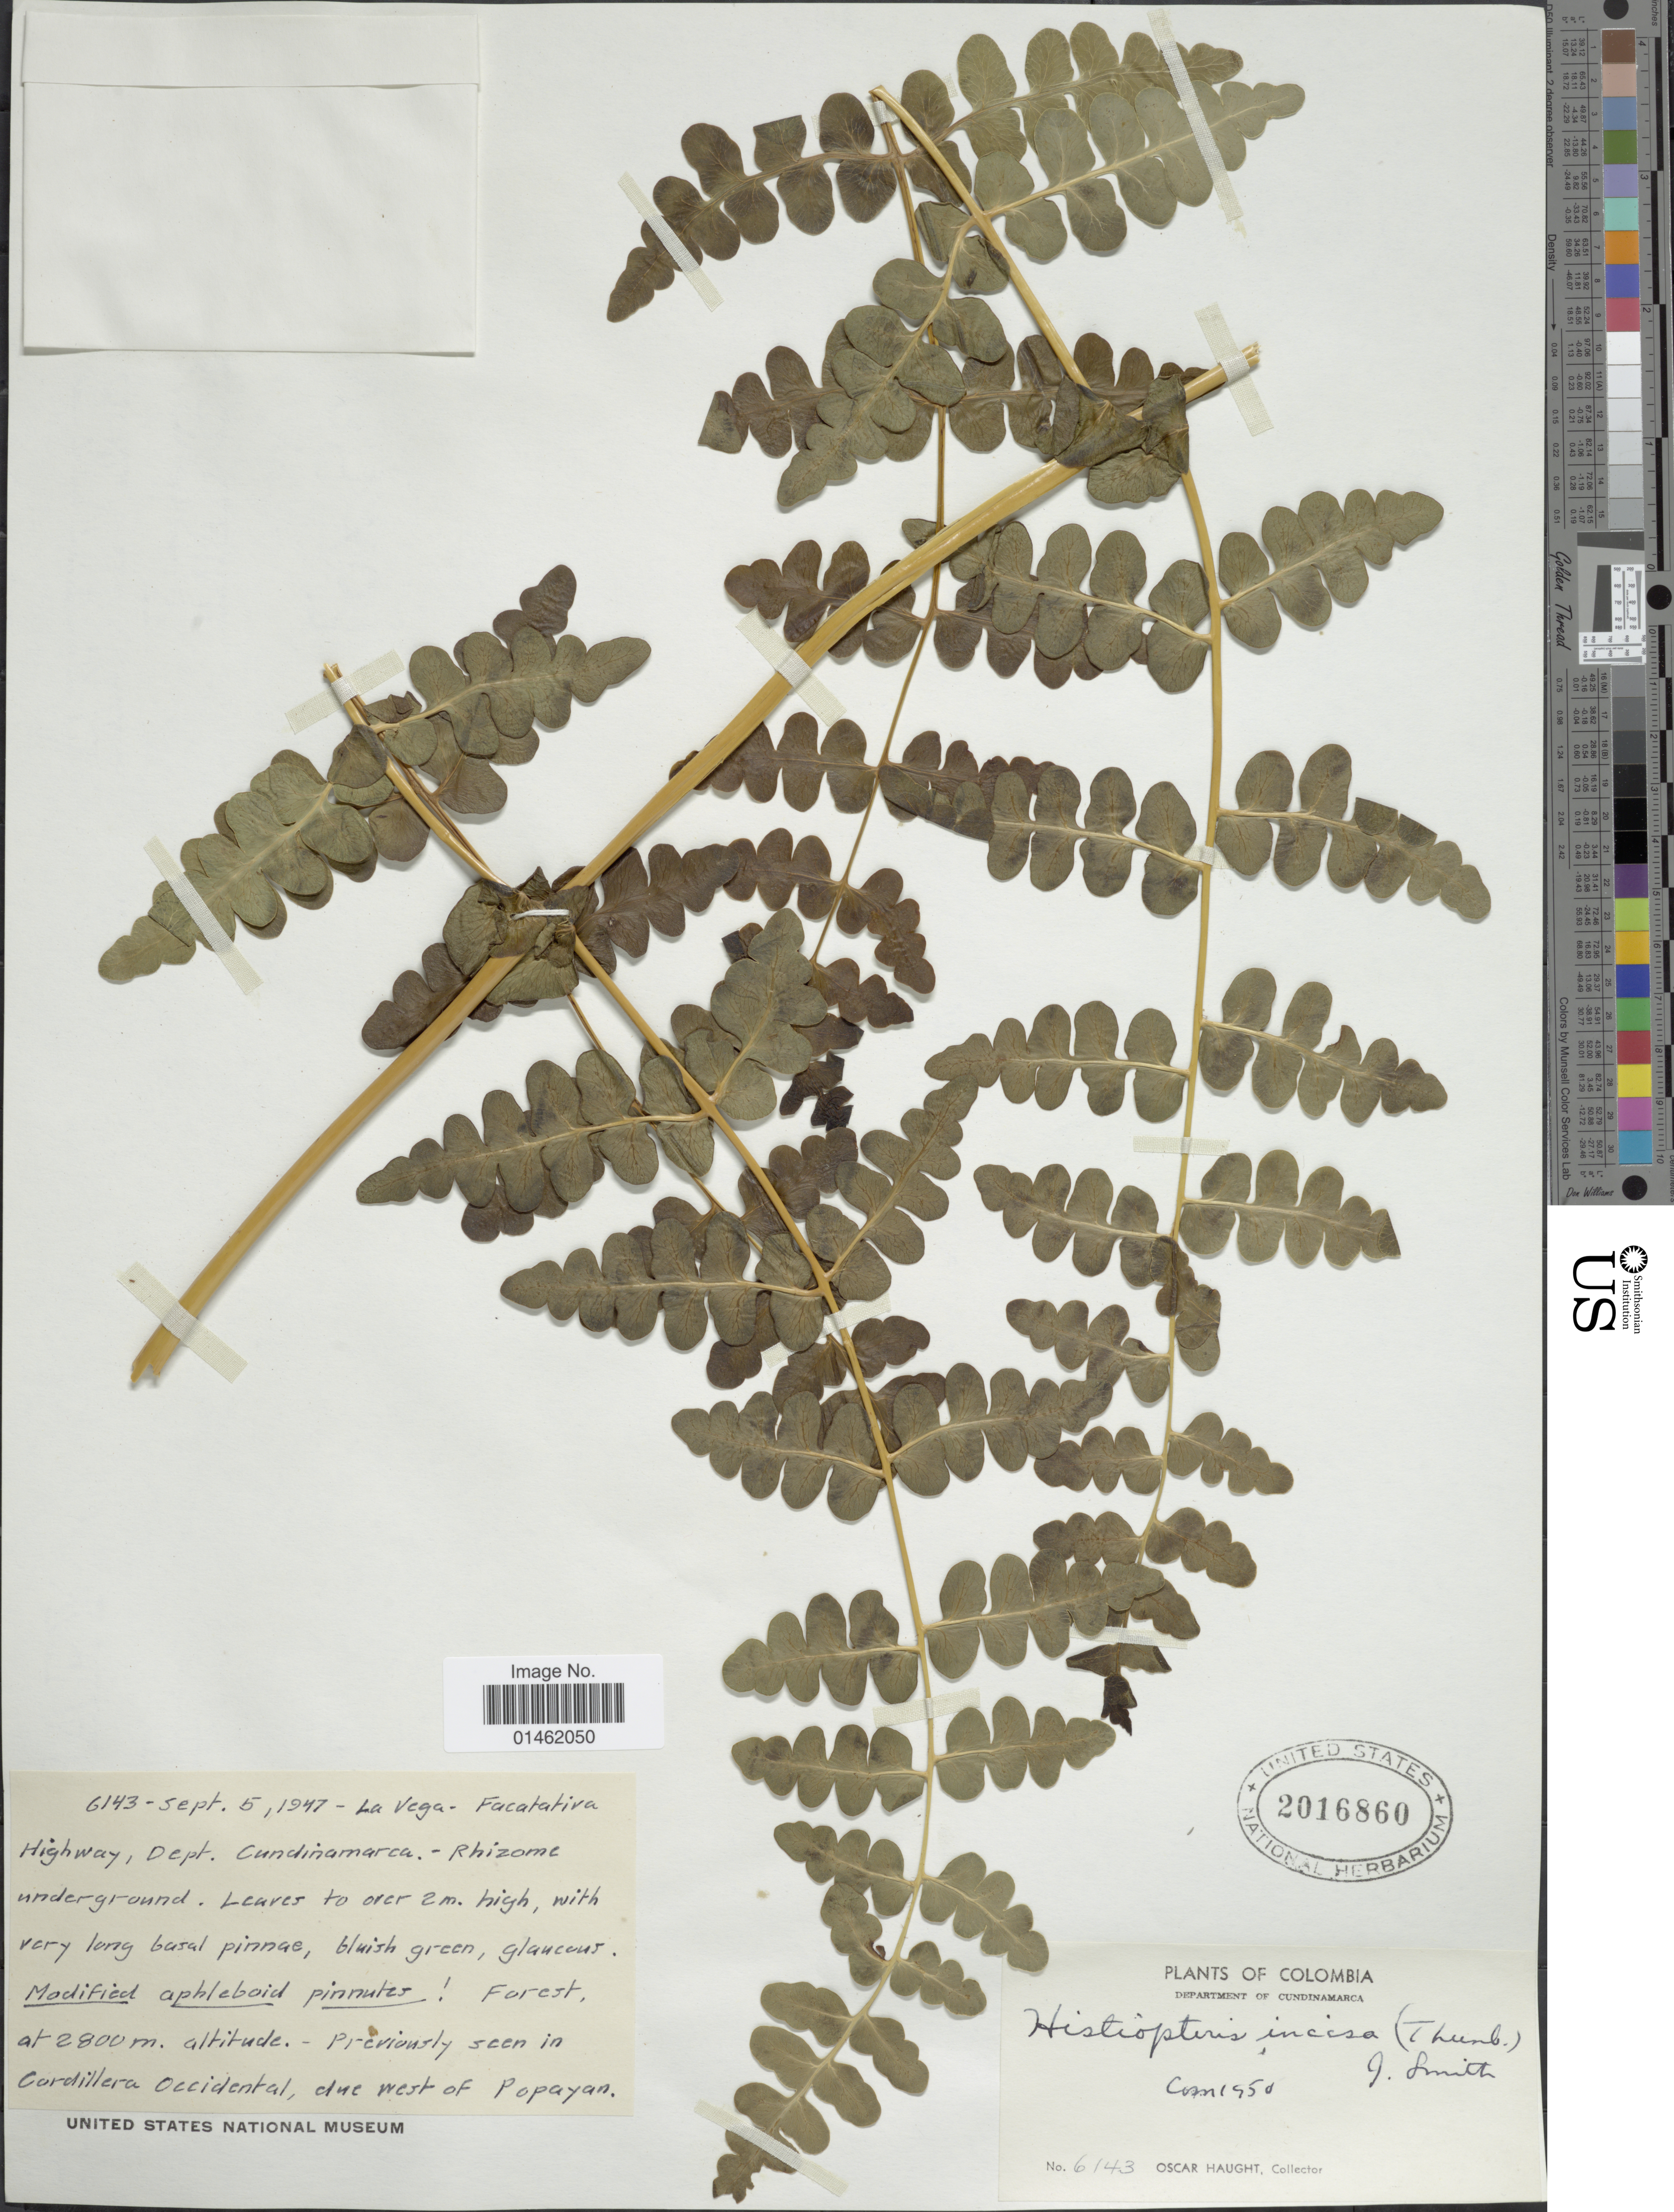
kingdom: Plantae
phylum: Tracheophyta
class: Polypodiopsida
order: Polypodiales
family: Dennstaedtiaceae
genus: Histiopteris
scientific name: Histiopteris incisa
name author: (Thunb.) J. Sm.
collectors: O. L. Haught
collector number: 6143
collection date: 1947-09-05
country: Colombia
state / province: Cundinamarca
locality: La Vega, Facatativa Highway, Dept. Cundinamarca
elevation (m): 2800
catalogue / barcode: US 2016860